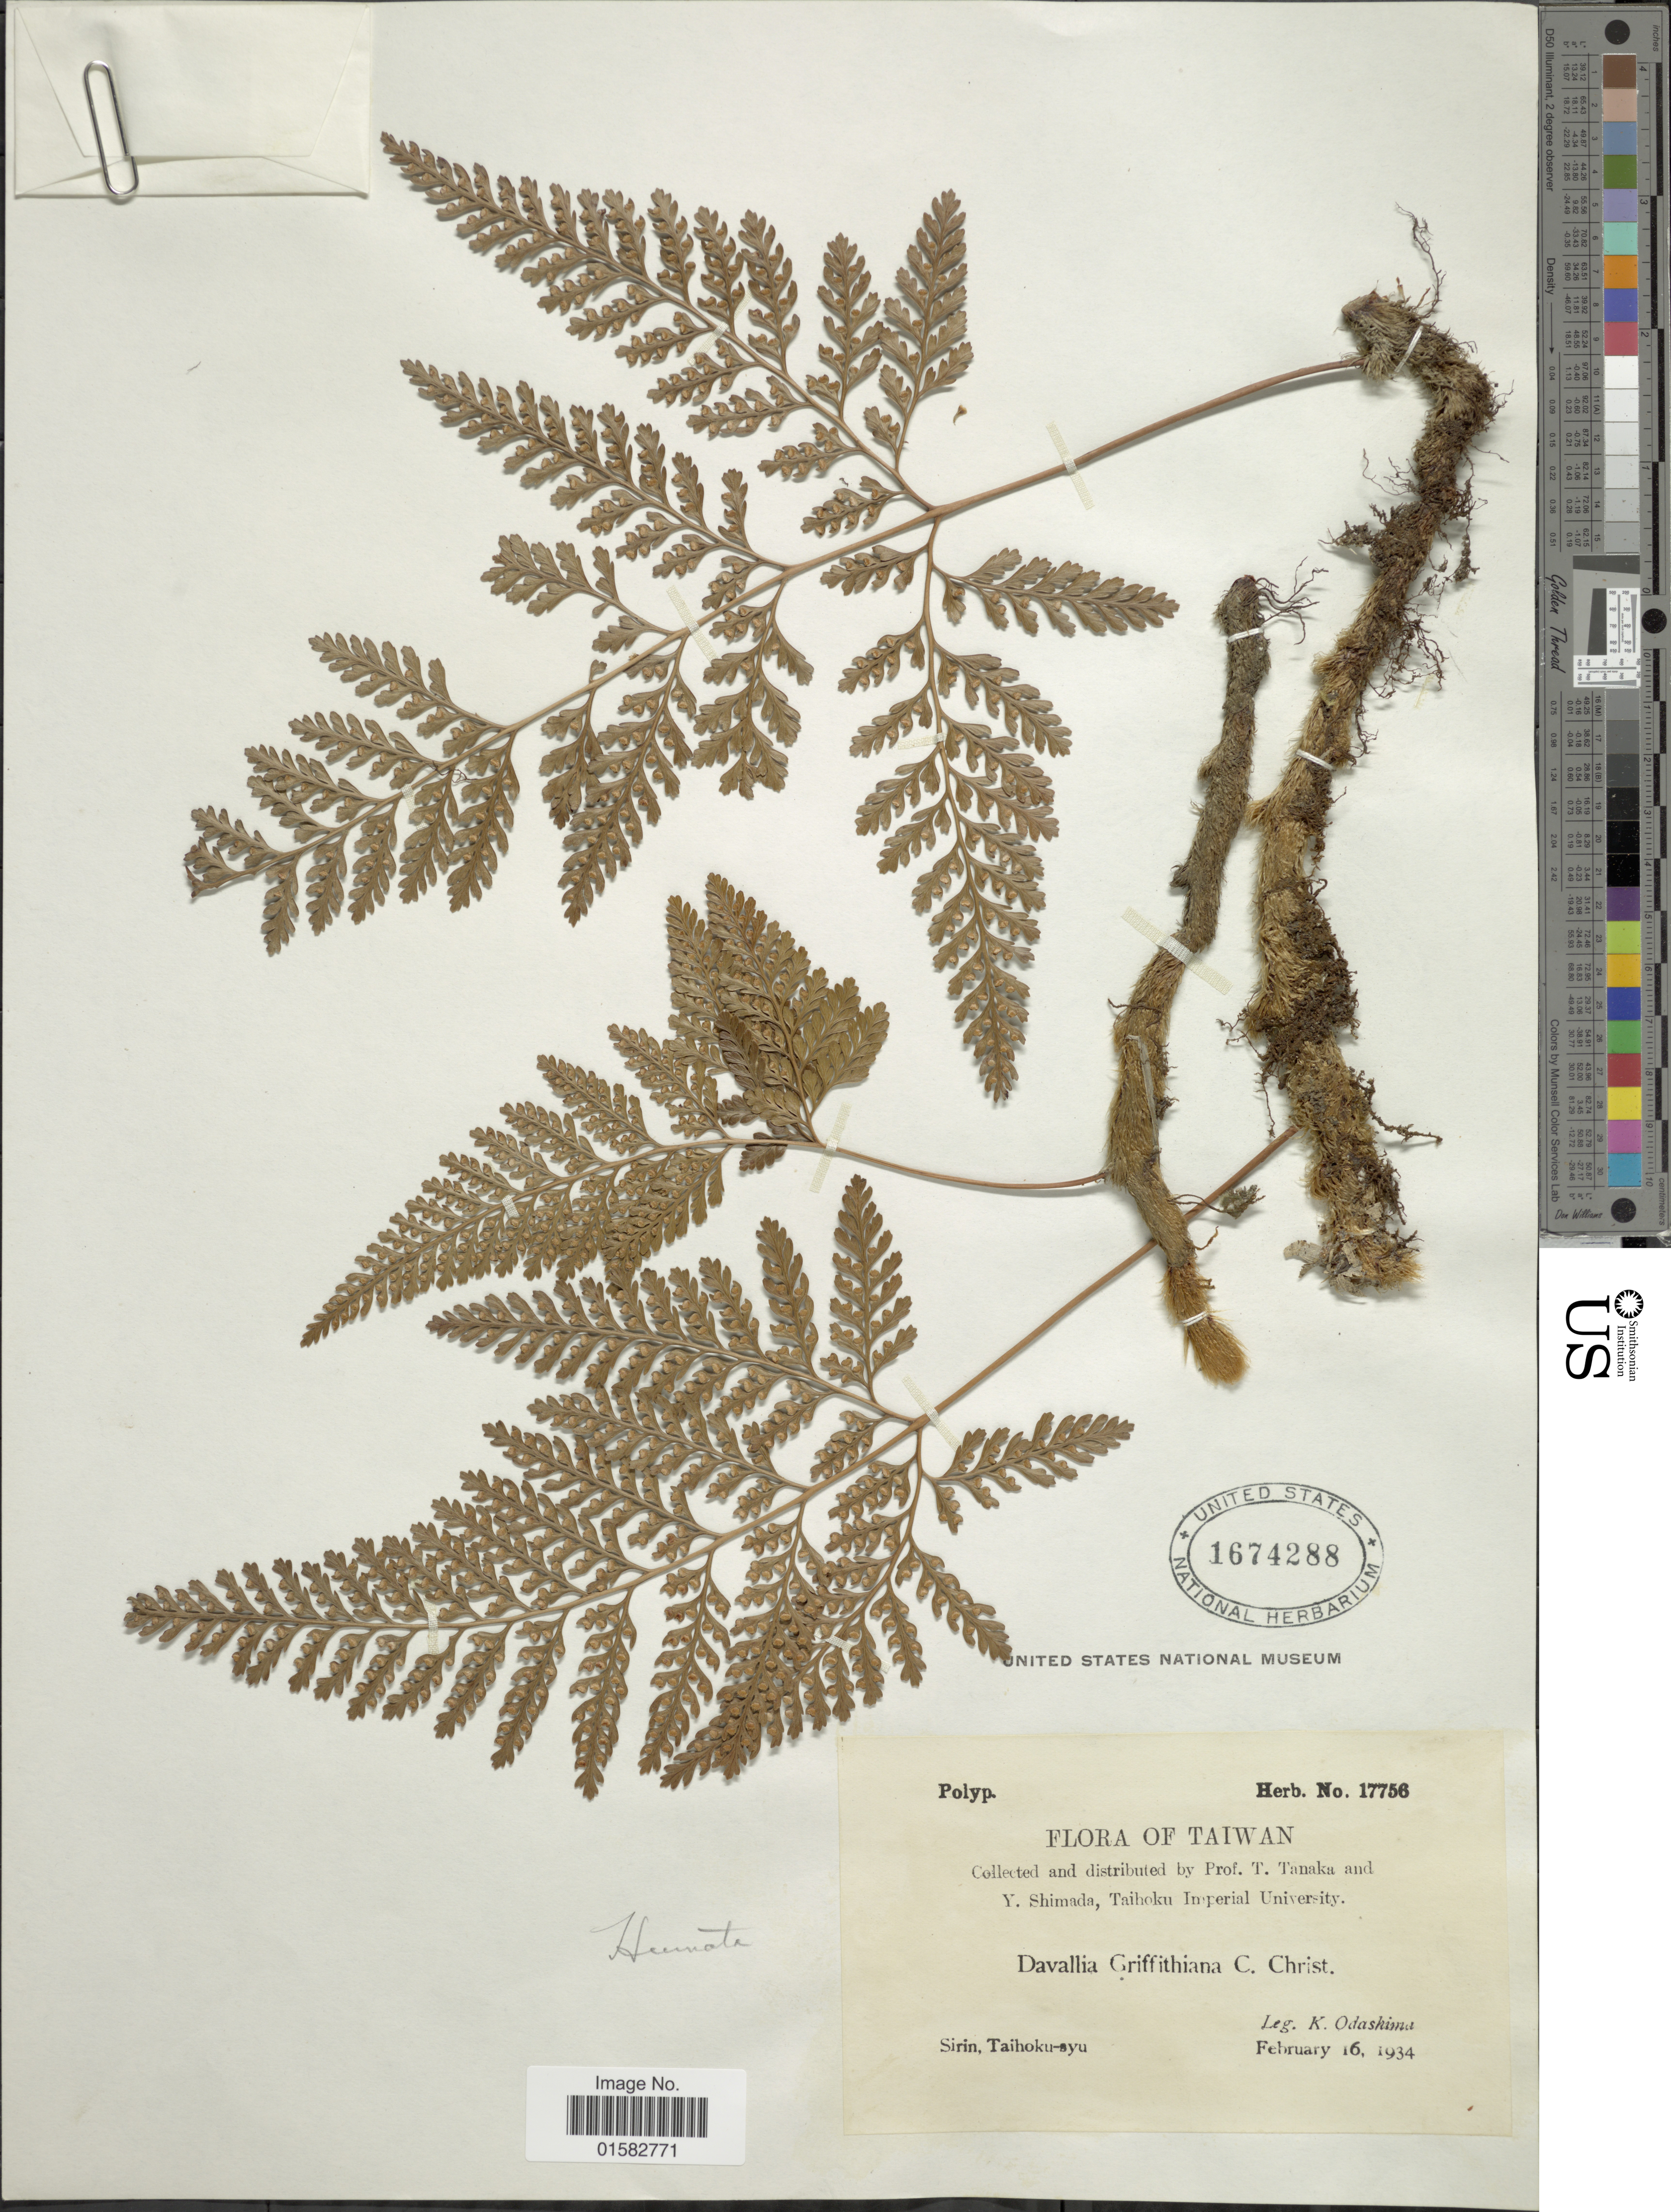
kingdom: Plantae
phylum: Tracheophyta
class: Polypodiopsida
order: Polypodiales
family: Davalliaceae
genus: Davallia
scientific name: Davallia griffithiana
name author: Hook.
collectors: K. Odashima, K. Tanaka & Y. Shimada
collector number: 17756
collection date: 1934-02-16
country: Taiwan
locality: Sirin, Taihoku-syu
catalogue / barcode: US 1674288